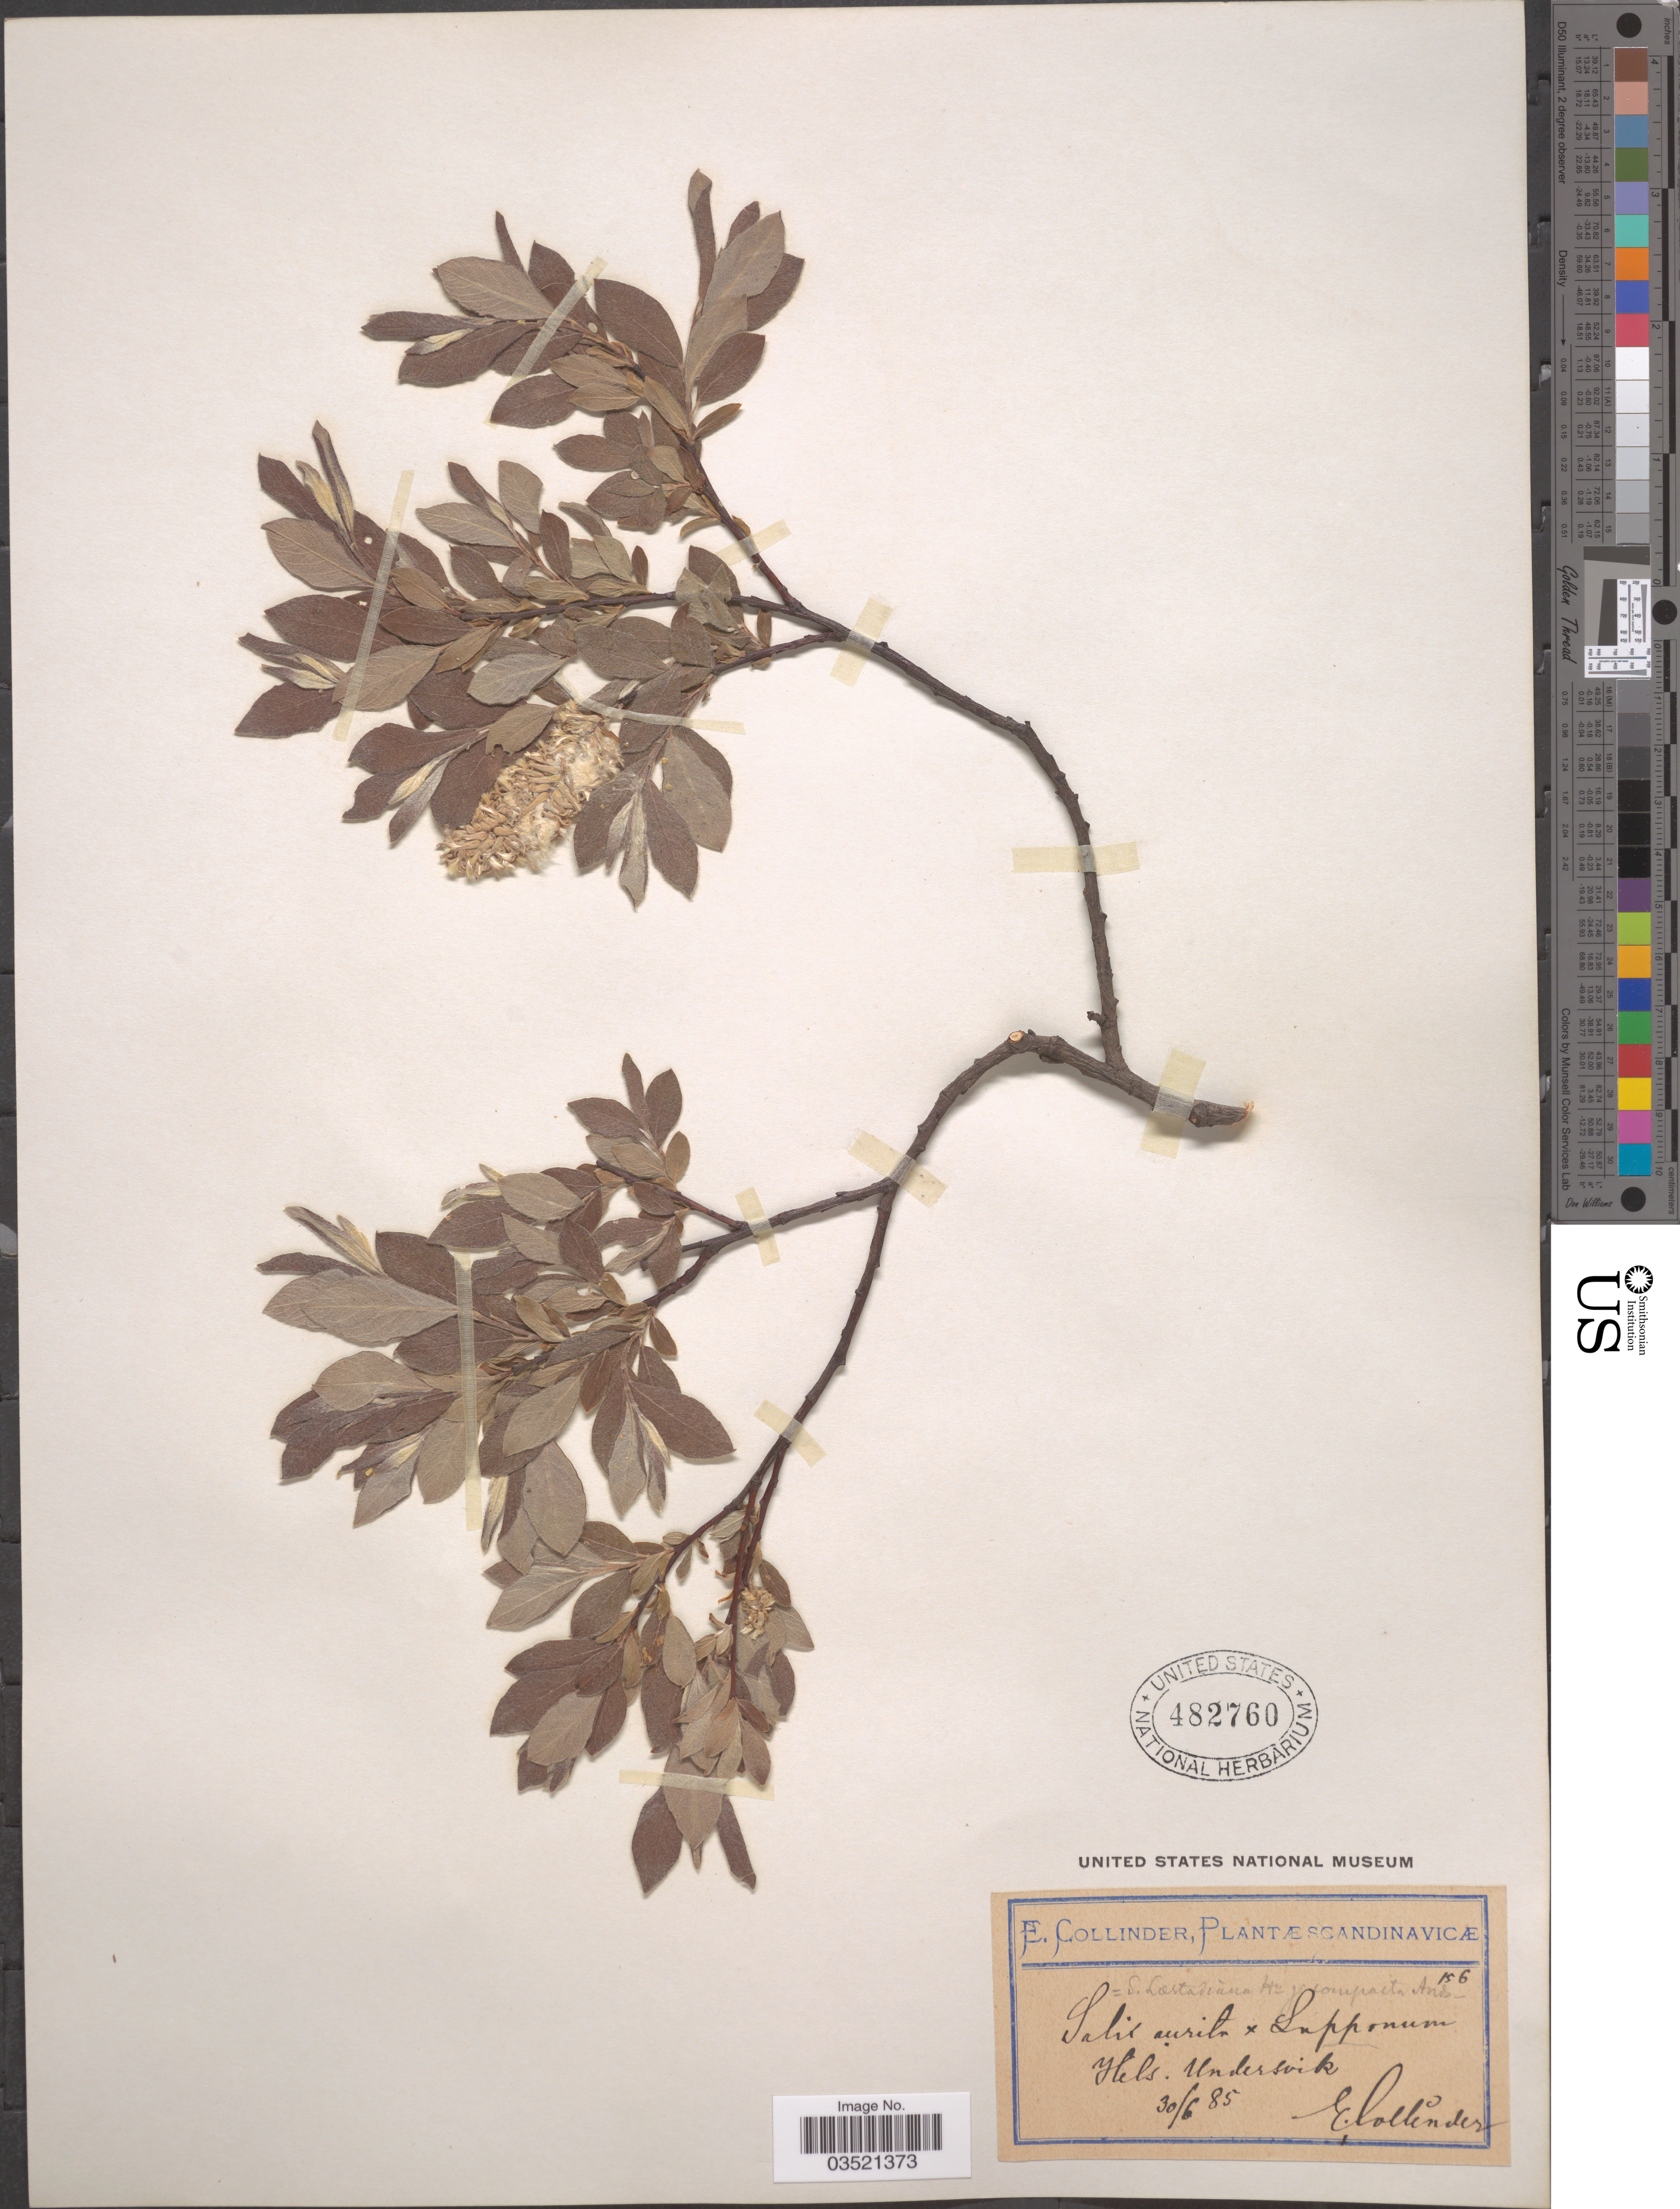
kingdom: Plantae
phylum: Tracheophyta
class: Magnoliopsida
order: Malpighiales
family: Salicaceae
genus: Salix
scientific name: Salix aurita x S. lapponum L.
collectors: E. Collinder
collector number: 156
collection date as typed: Transcribed d/m/y: 30/6/85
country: Sweden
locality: Scandinavicæ. Hels. Undersvik.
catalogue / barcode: US 482760